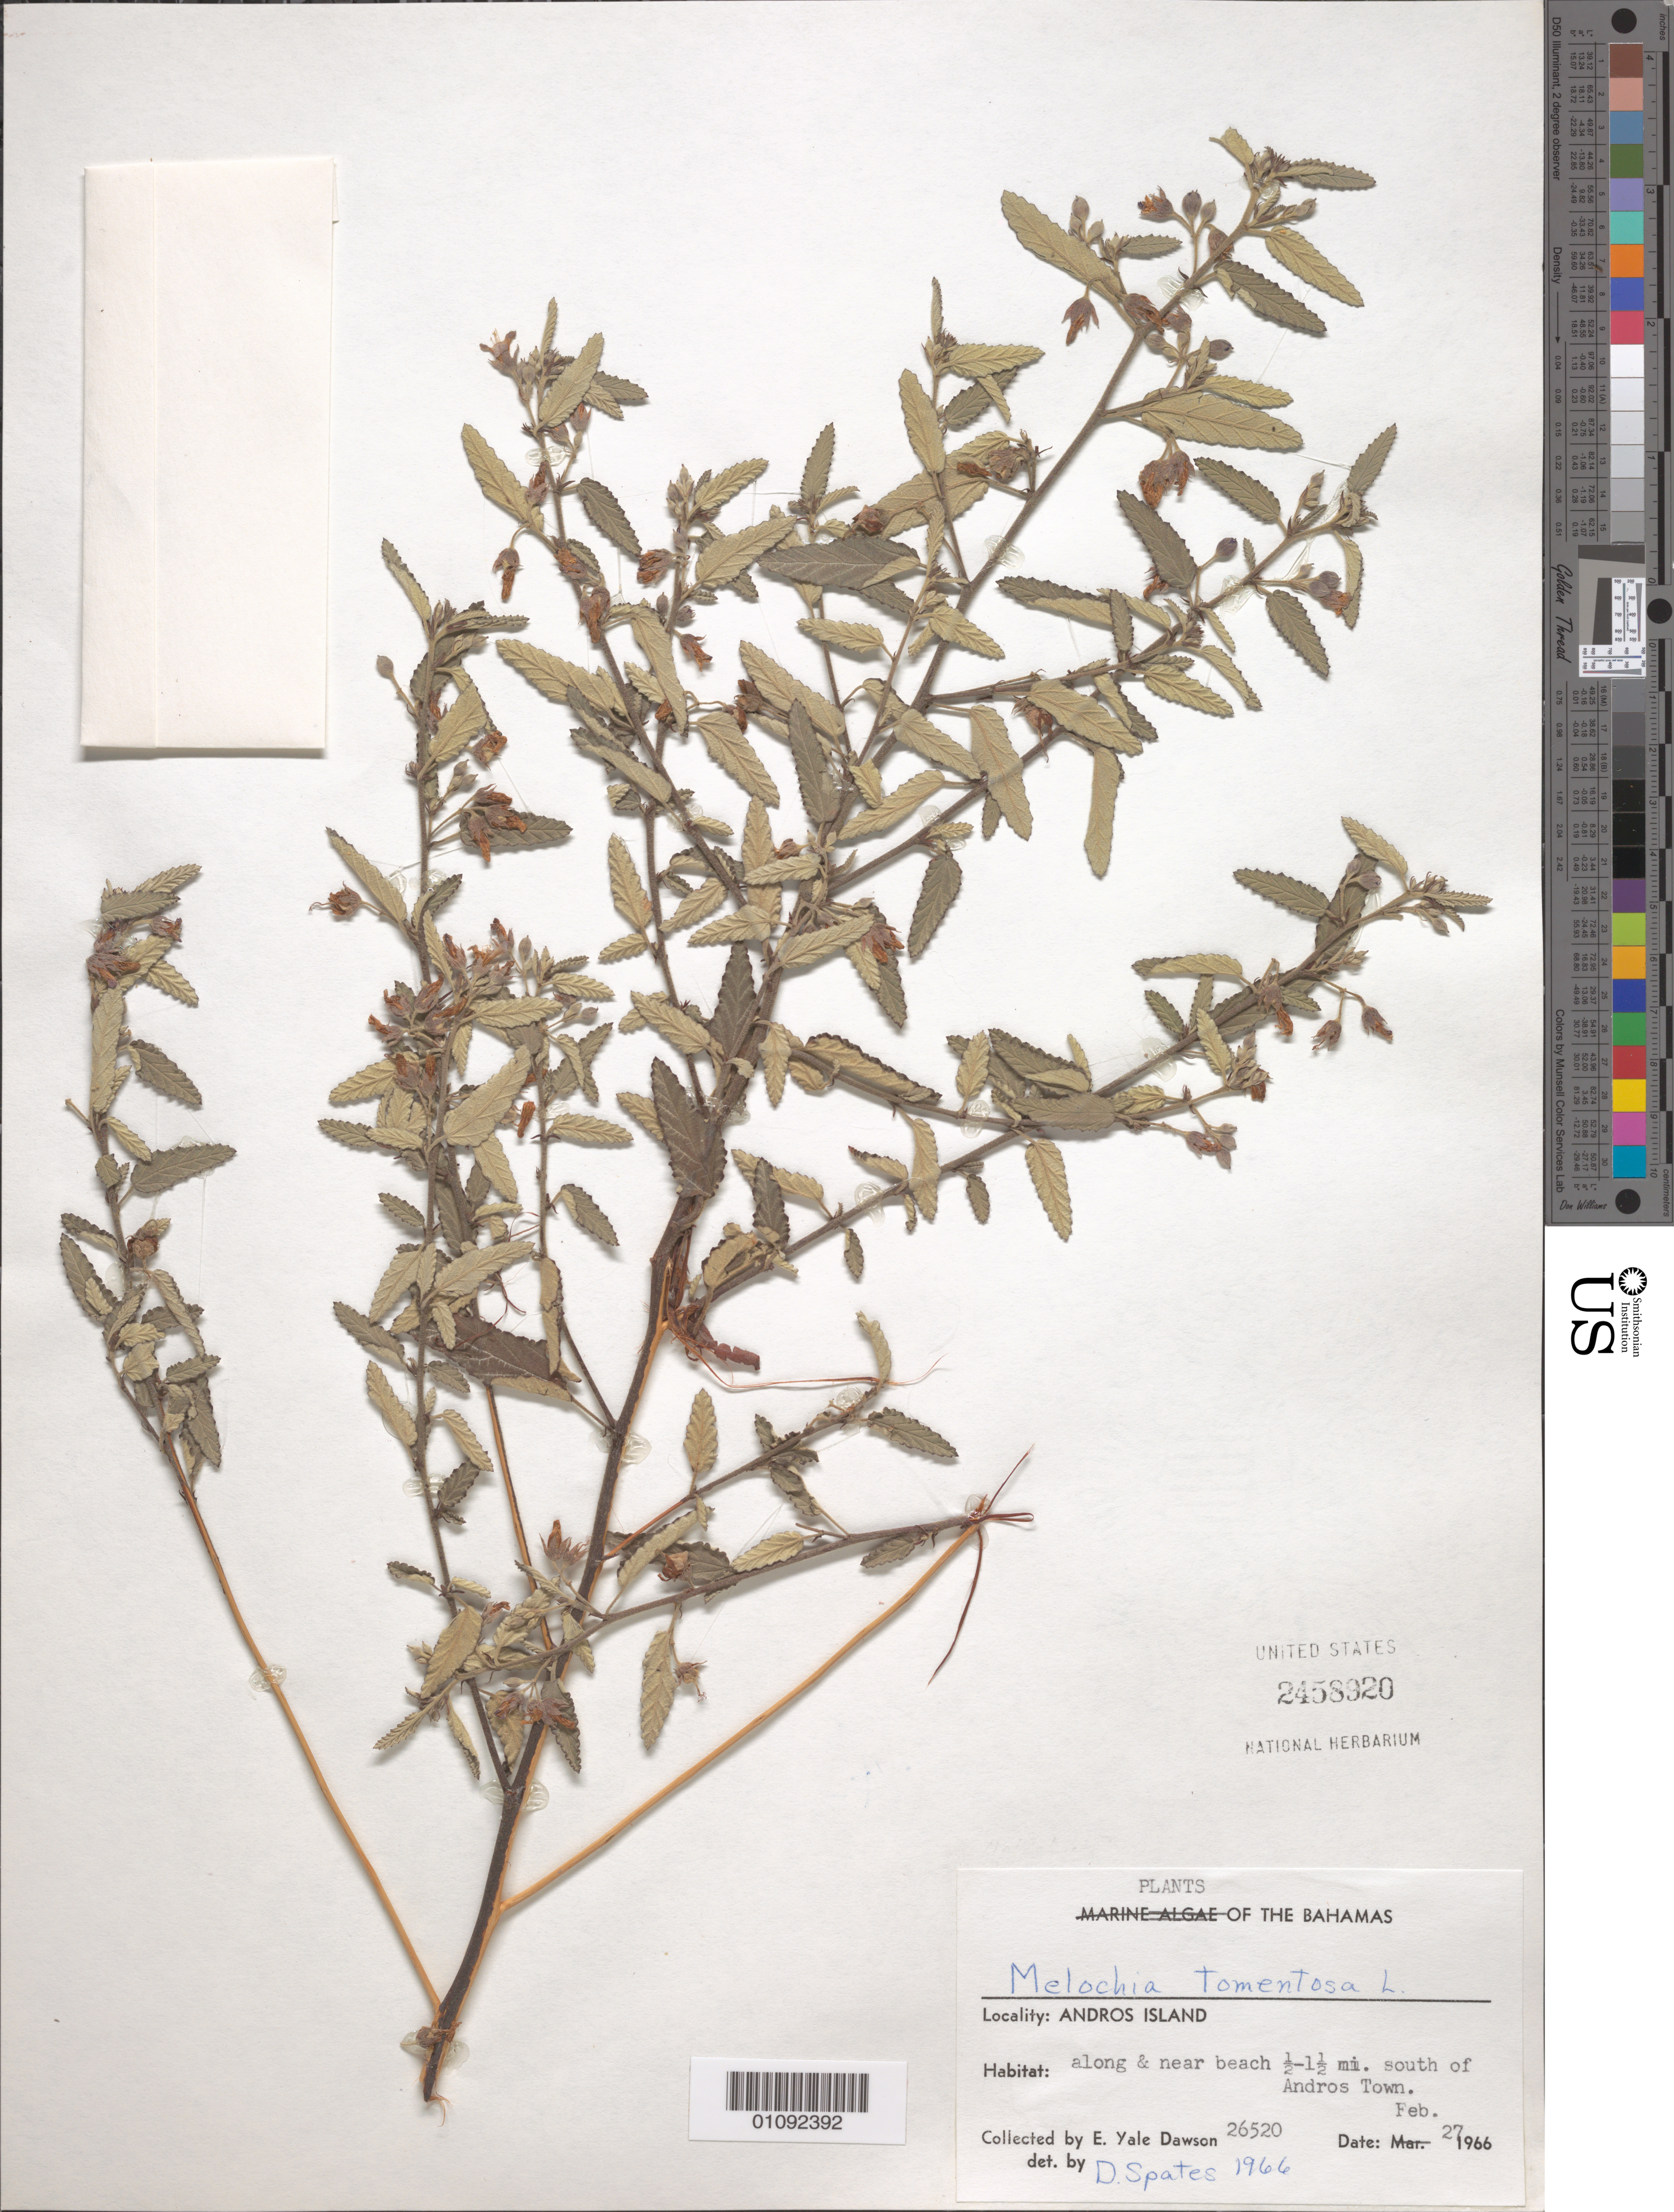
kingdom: Plantae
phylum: Tracheophyta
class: Magnoliopsida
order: Malvales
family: Malvaceae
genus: Melochia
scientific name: Melochia tomentosa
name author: L.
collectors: E. Y. Dawson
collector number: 26520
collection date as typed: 27 Feb 1966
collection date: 1966-02-27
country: Bahamas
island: Andros I.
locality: Along and near beach 0.5-1.5 mi. S of Andros Town.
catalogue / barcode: US 2458920